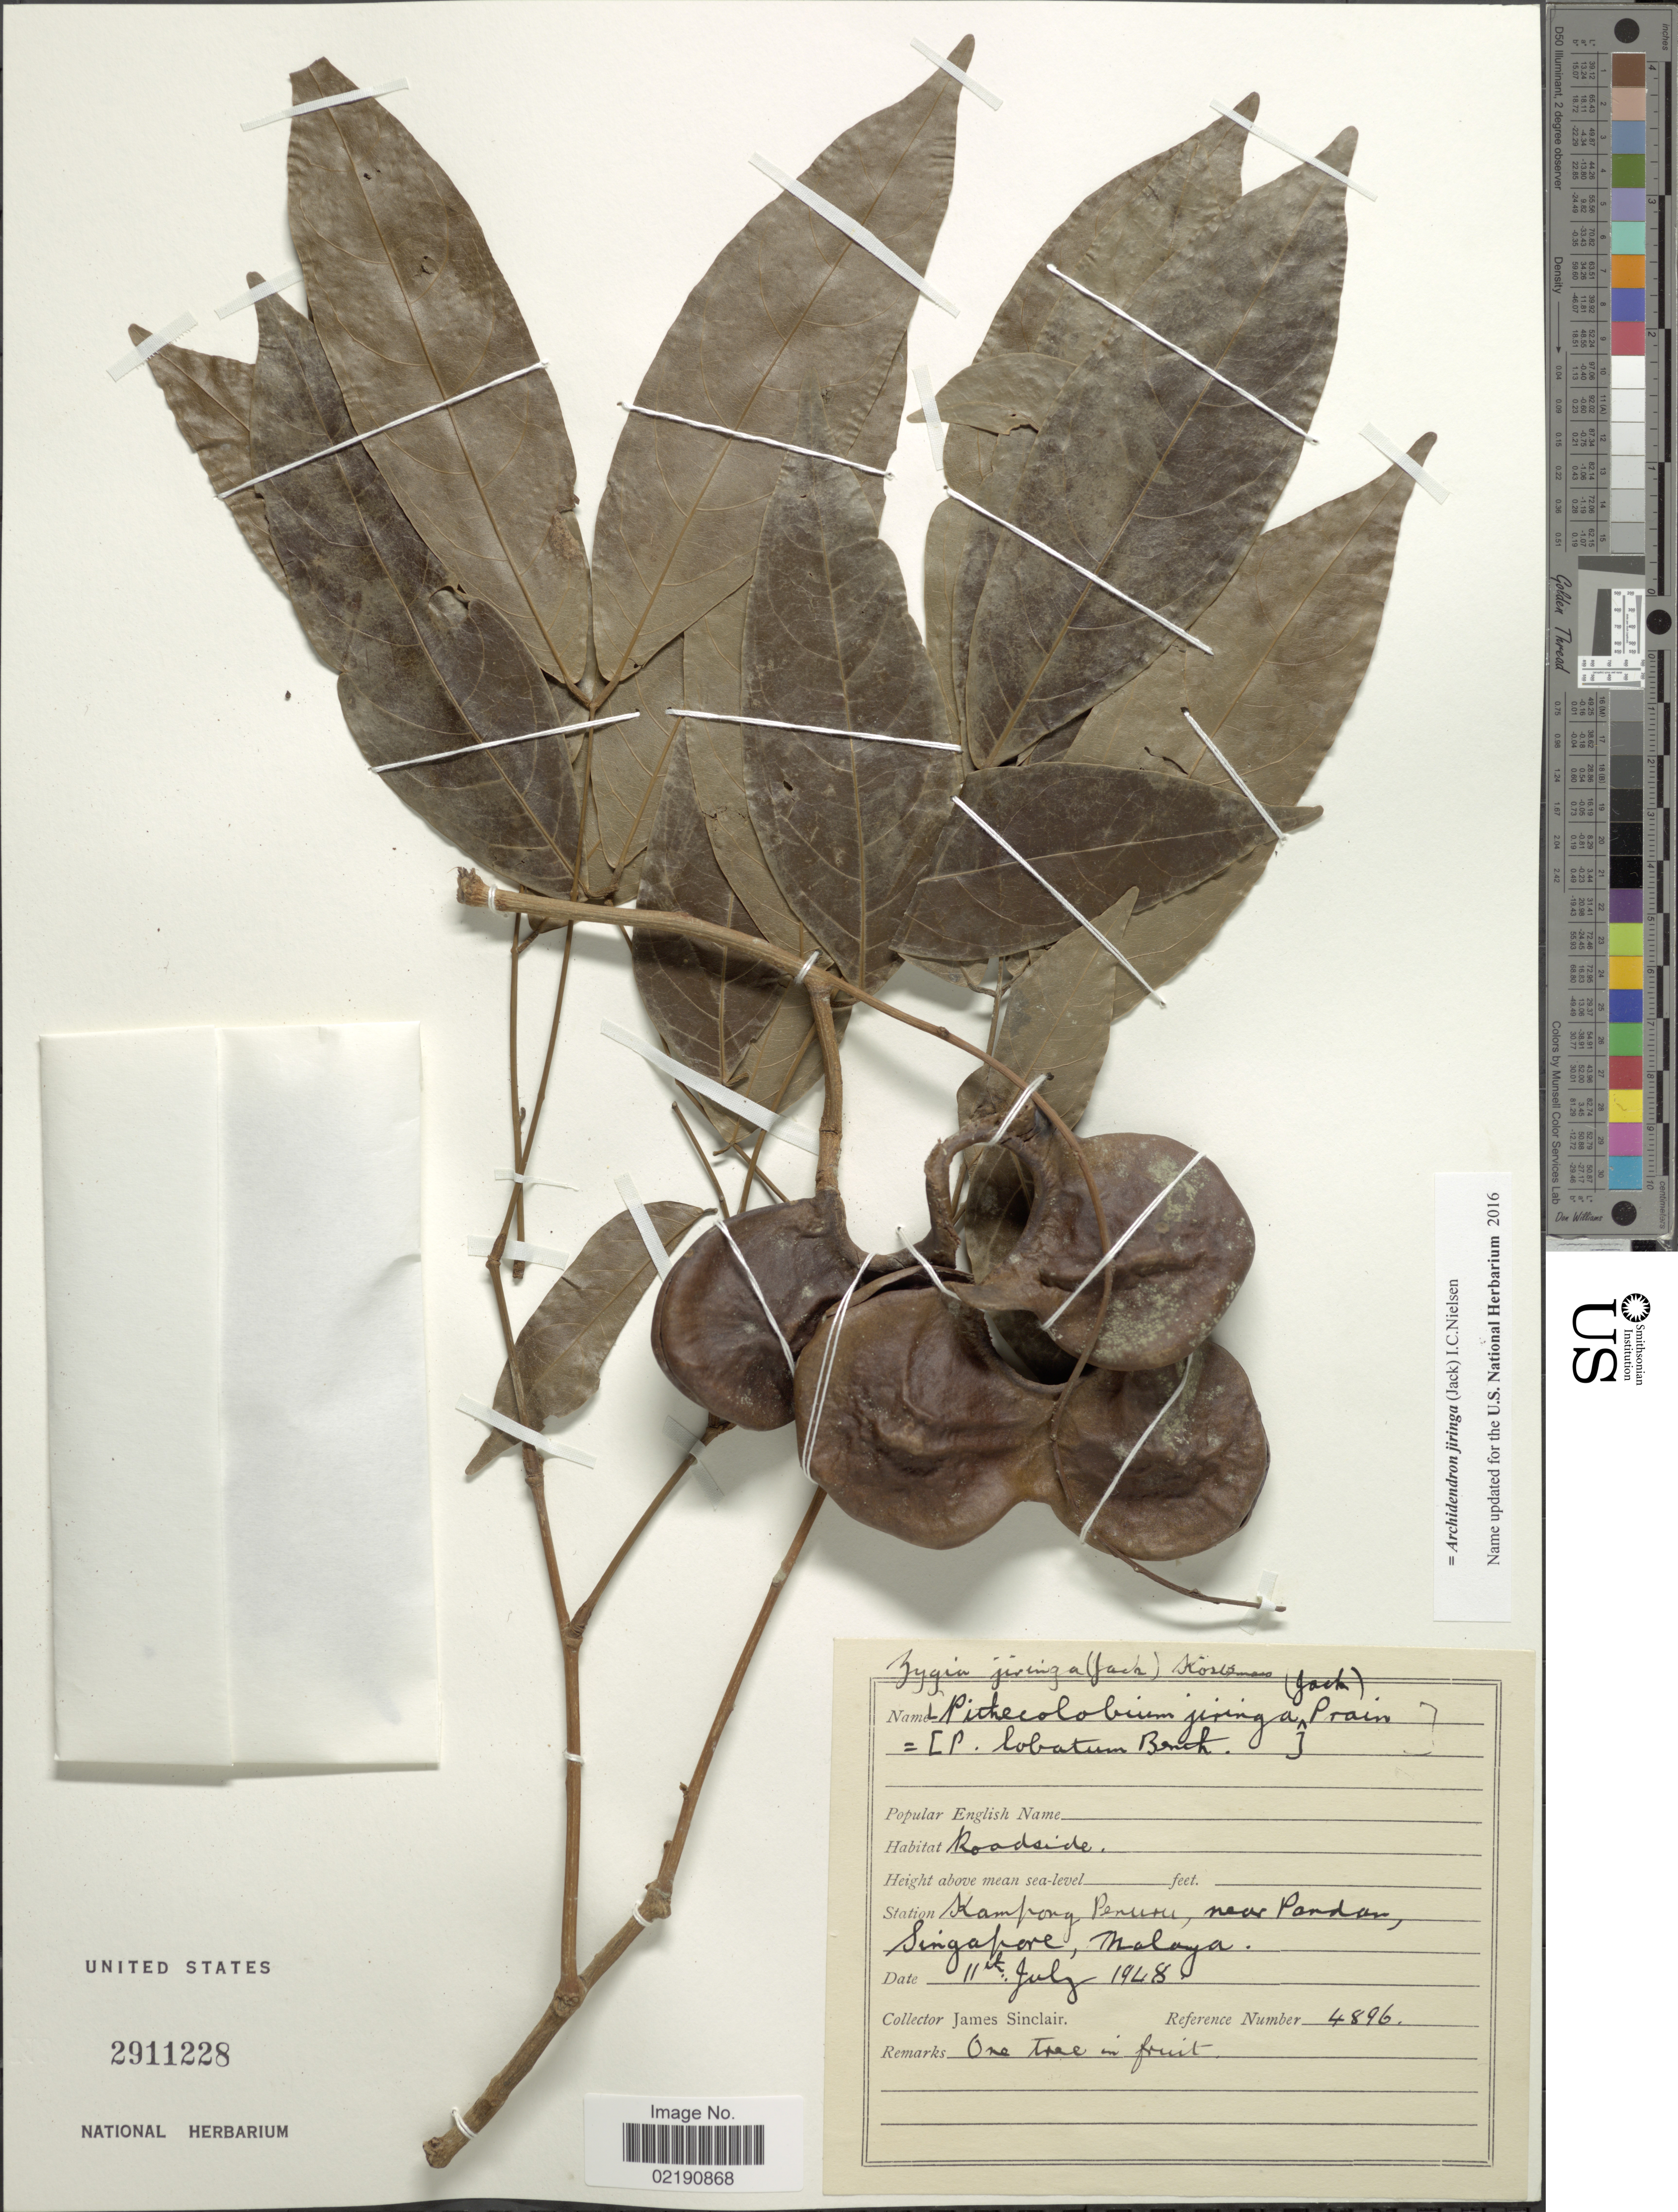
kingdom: Plantae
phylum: Tracheophyta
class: Magnoliopsida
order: Fabales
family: Fabaceae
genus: Archidendron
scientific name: Archidendron jiringa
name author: (Jack) I.C. Nielsen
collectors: J. Sinclair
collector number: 4896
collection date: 1948-07-11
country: Singapore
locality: Roadside, Kampong Penjuru, near Pandan, Malaya.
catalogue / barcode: US 2911228